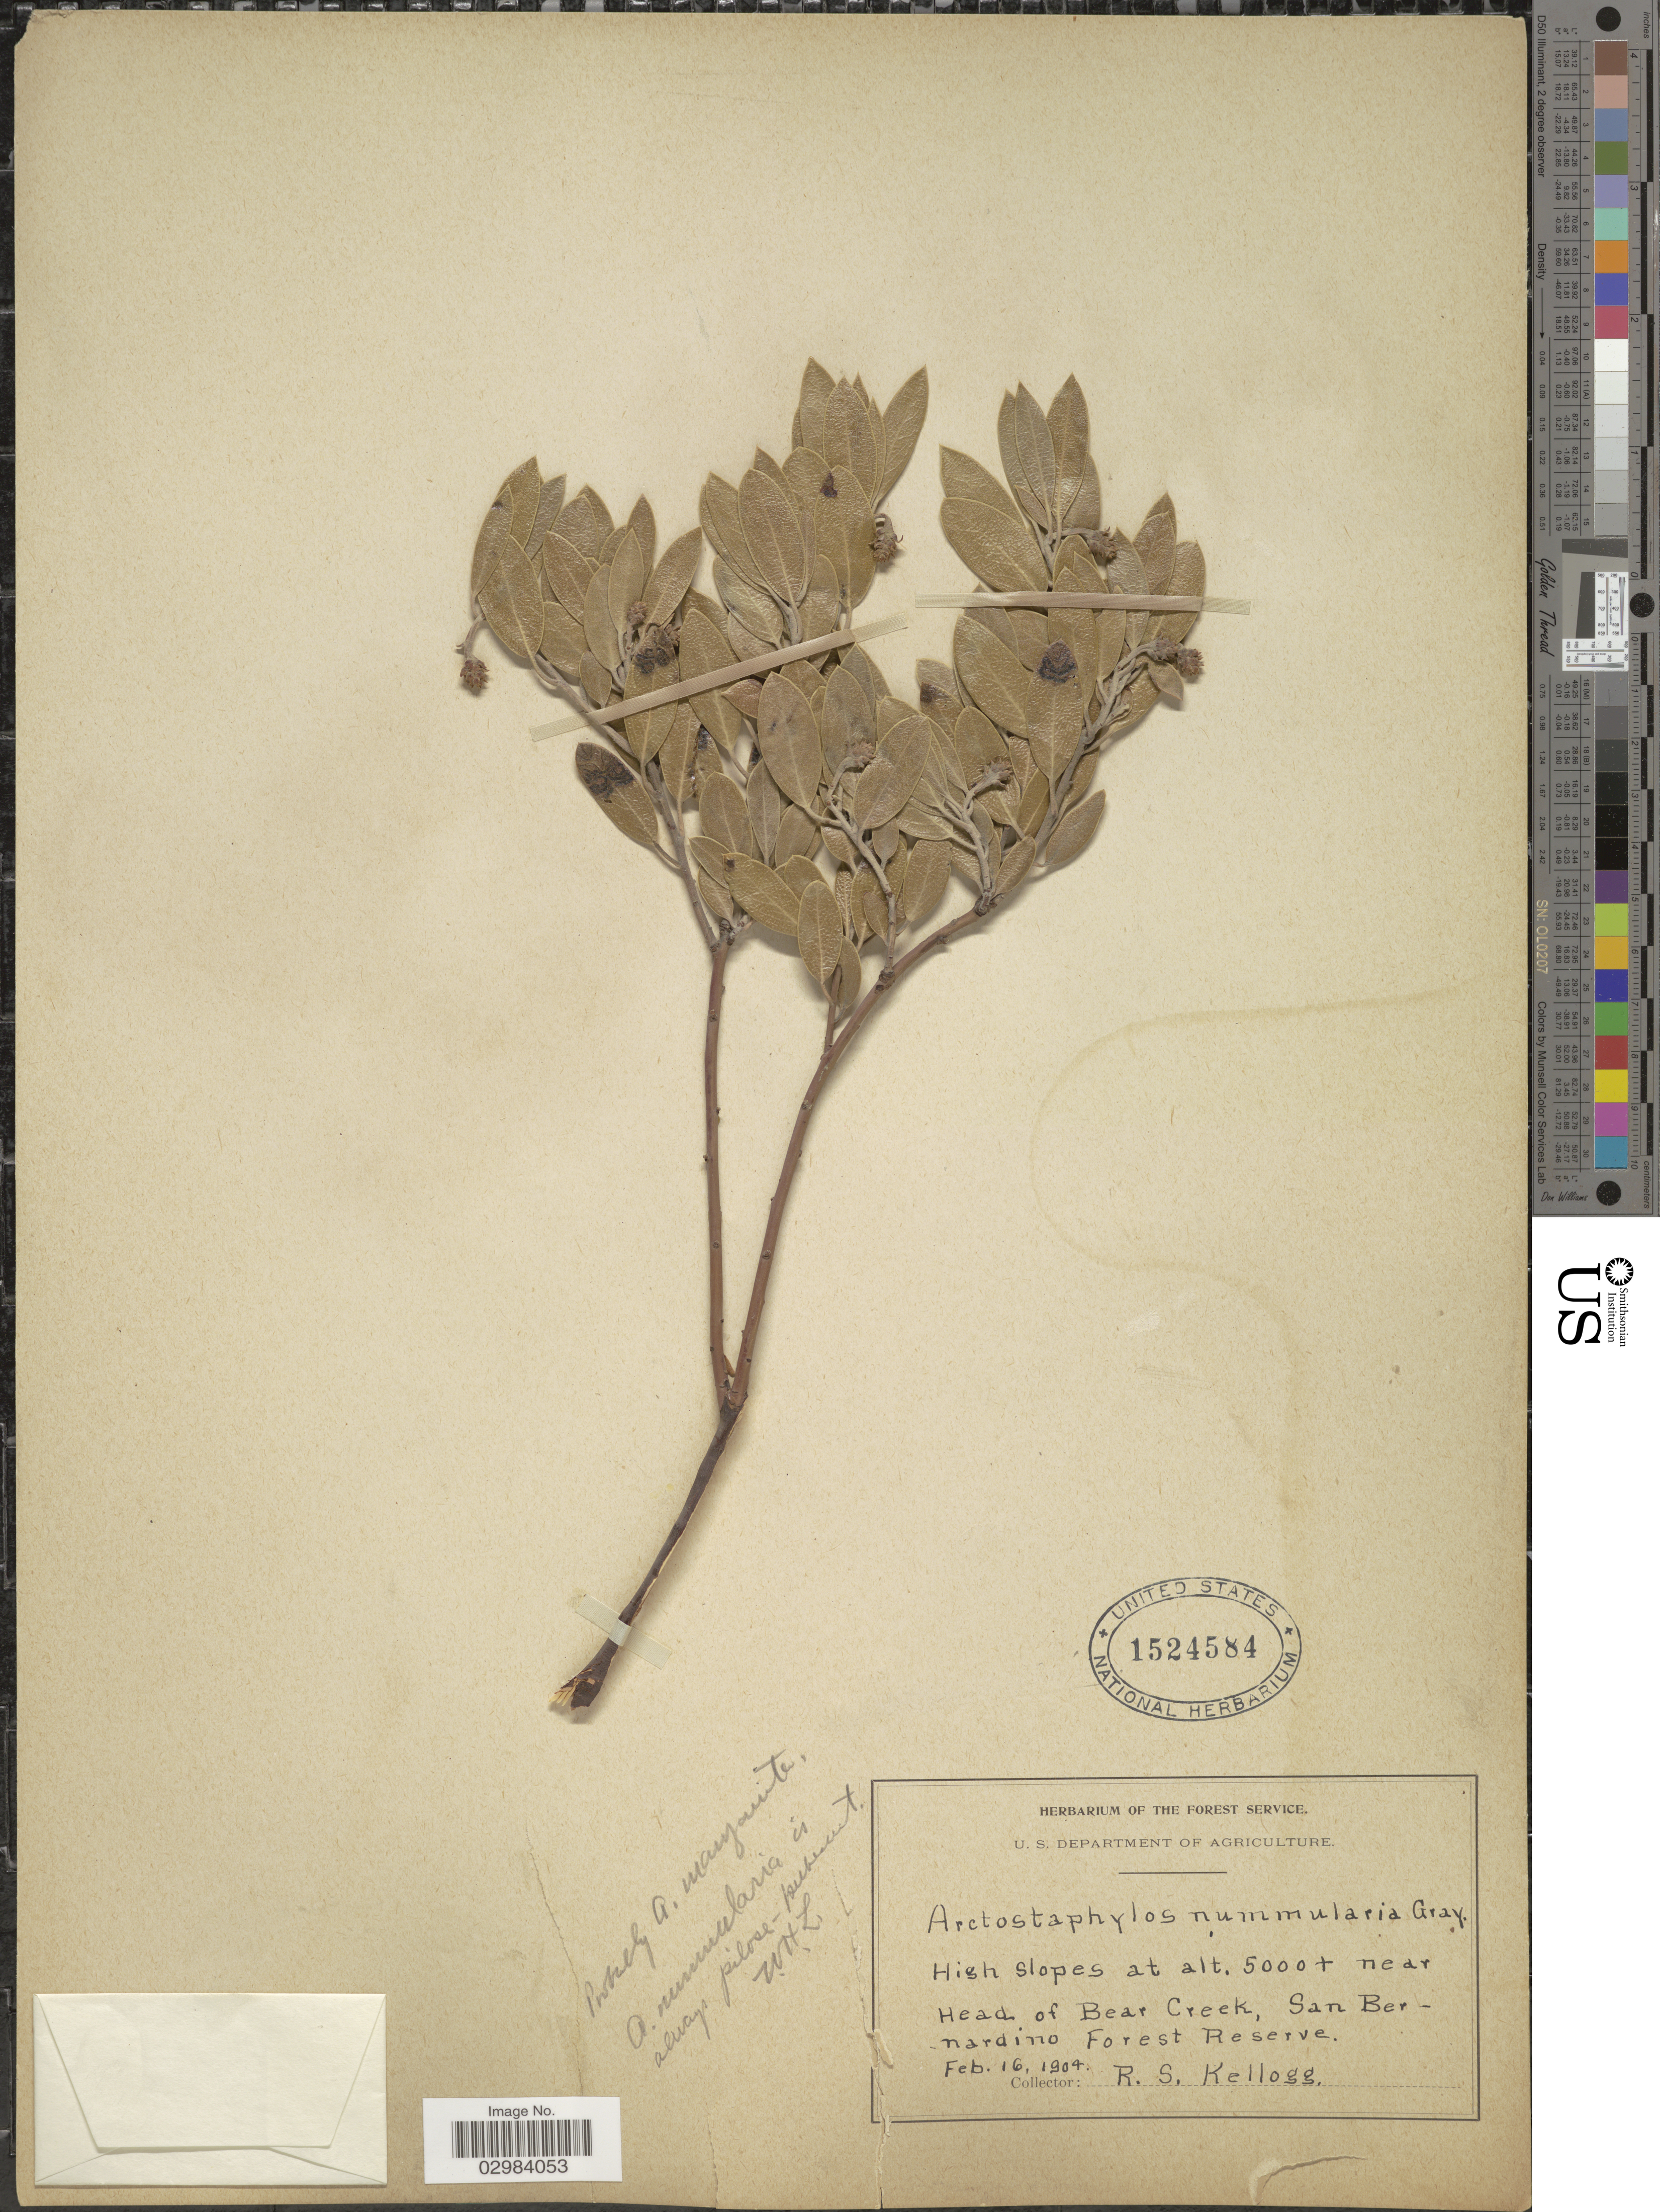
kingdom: Plantae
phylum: Tracheophyta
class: Magnoliopsida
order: Ericales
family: Ericaceae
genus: Arctostaphylos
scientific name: Arctostaphylos manzanita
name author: Parry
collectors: R. Kellogg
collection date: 1904-02-16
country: United States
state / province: California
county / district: San Bernardino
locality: Head of Bear Creek, San Bernardino Forest Reserve.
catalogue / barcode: US 1524584